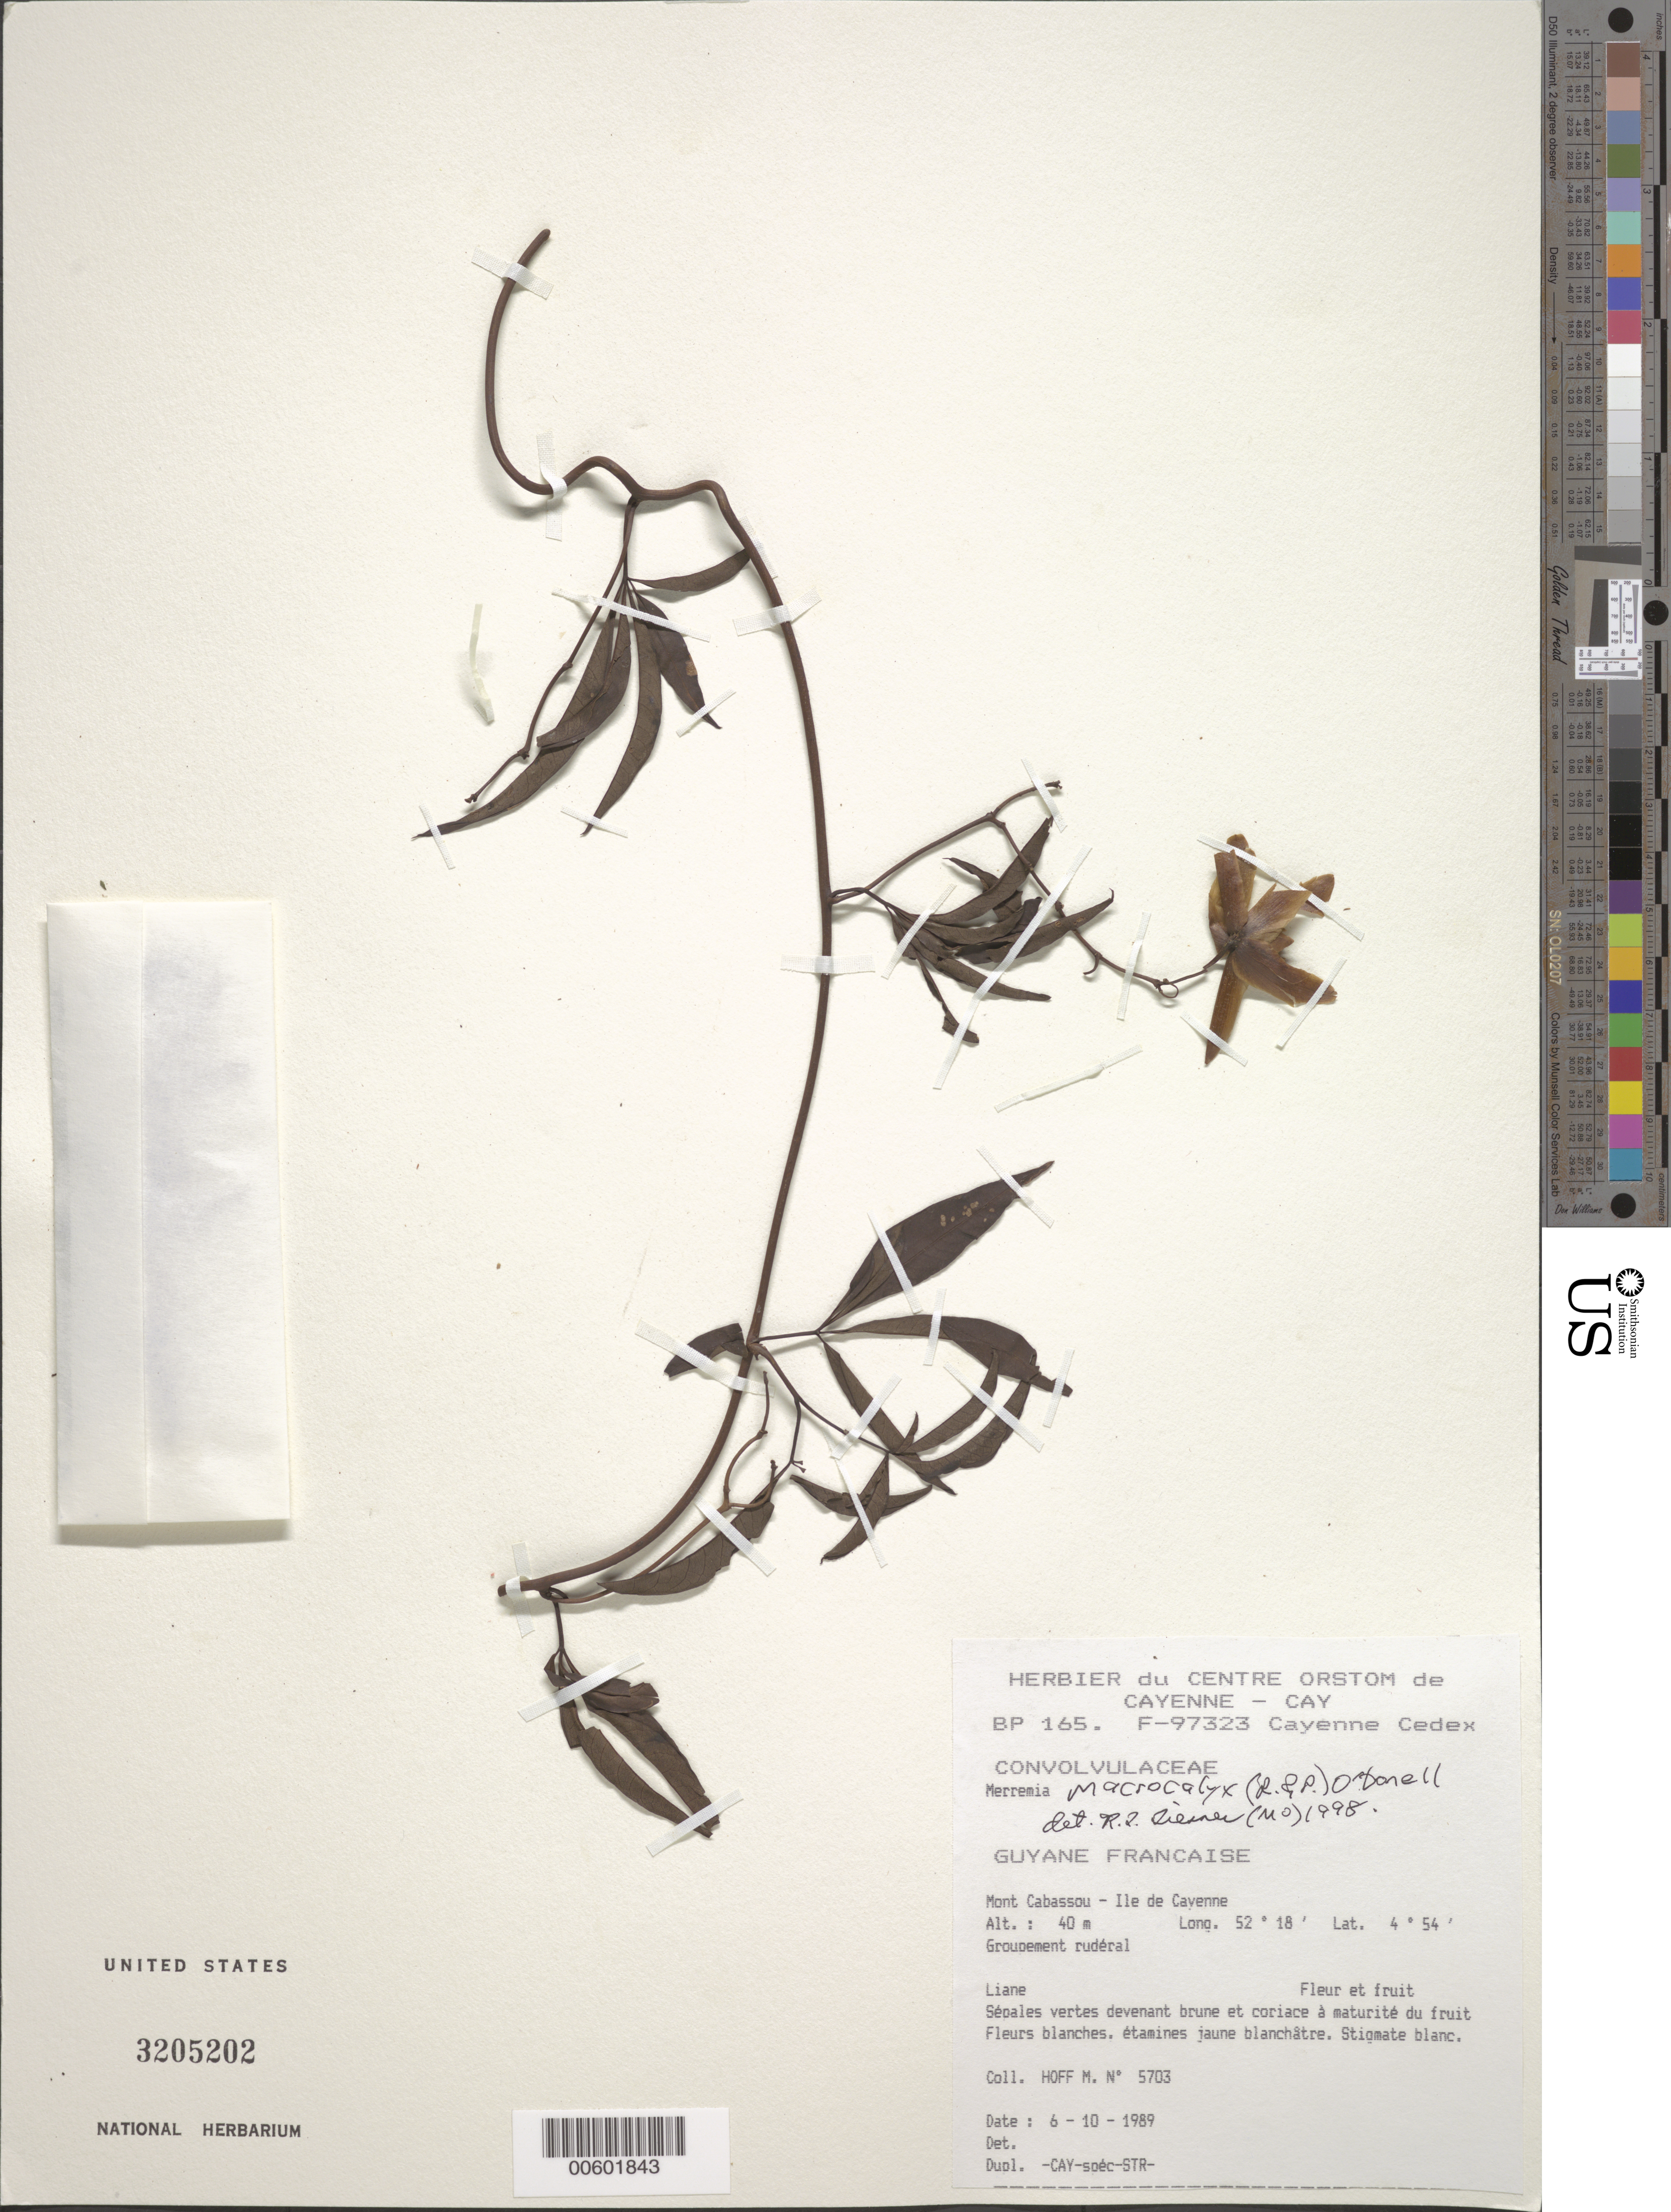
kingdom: Plantae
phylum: Tracheophyta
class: Magnoliopsida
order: Solanales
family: Convolvulaceae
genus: Distimake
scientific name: Distimake macrocalyx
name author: (Ruiz & Pav.) A. R. Simões & Staples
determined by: Strong, Mark T., (BOT), Smithsonian Institution - National Museum of Natural History (UNITED STATES)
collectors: M. Hoff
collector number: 5703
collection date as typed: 6-Oct-89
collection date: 1989-10-06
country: French Guiana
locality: Mont Cabassou, Ile de Cayenne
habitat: Groupement ruderal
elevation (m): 40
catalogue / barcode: US 3205202